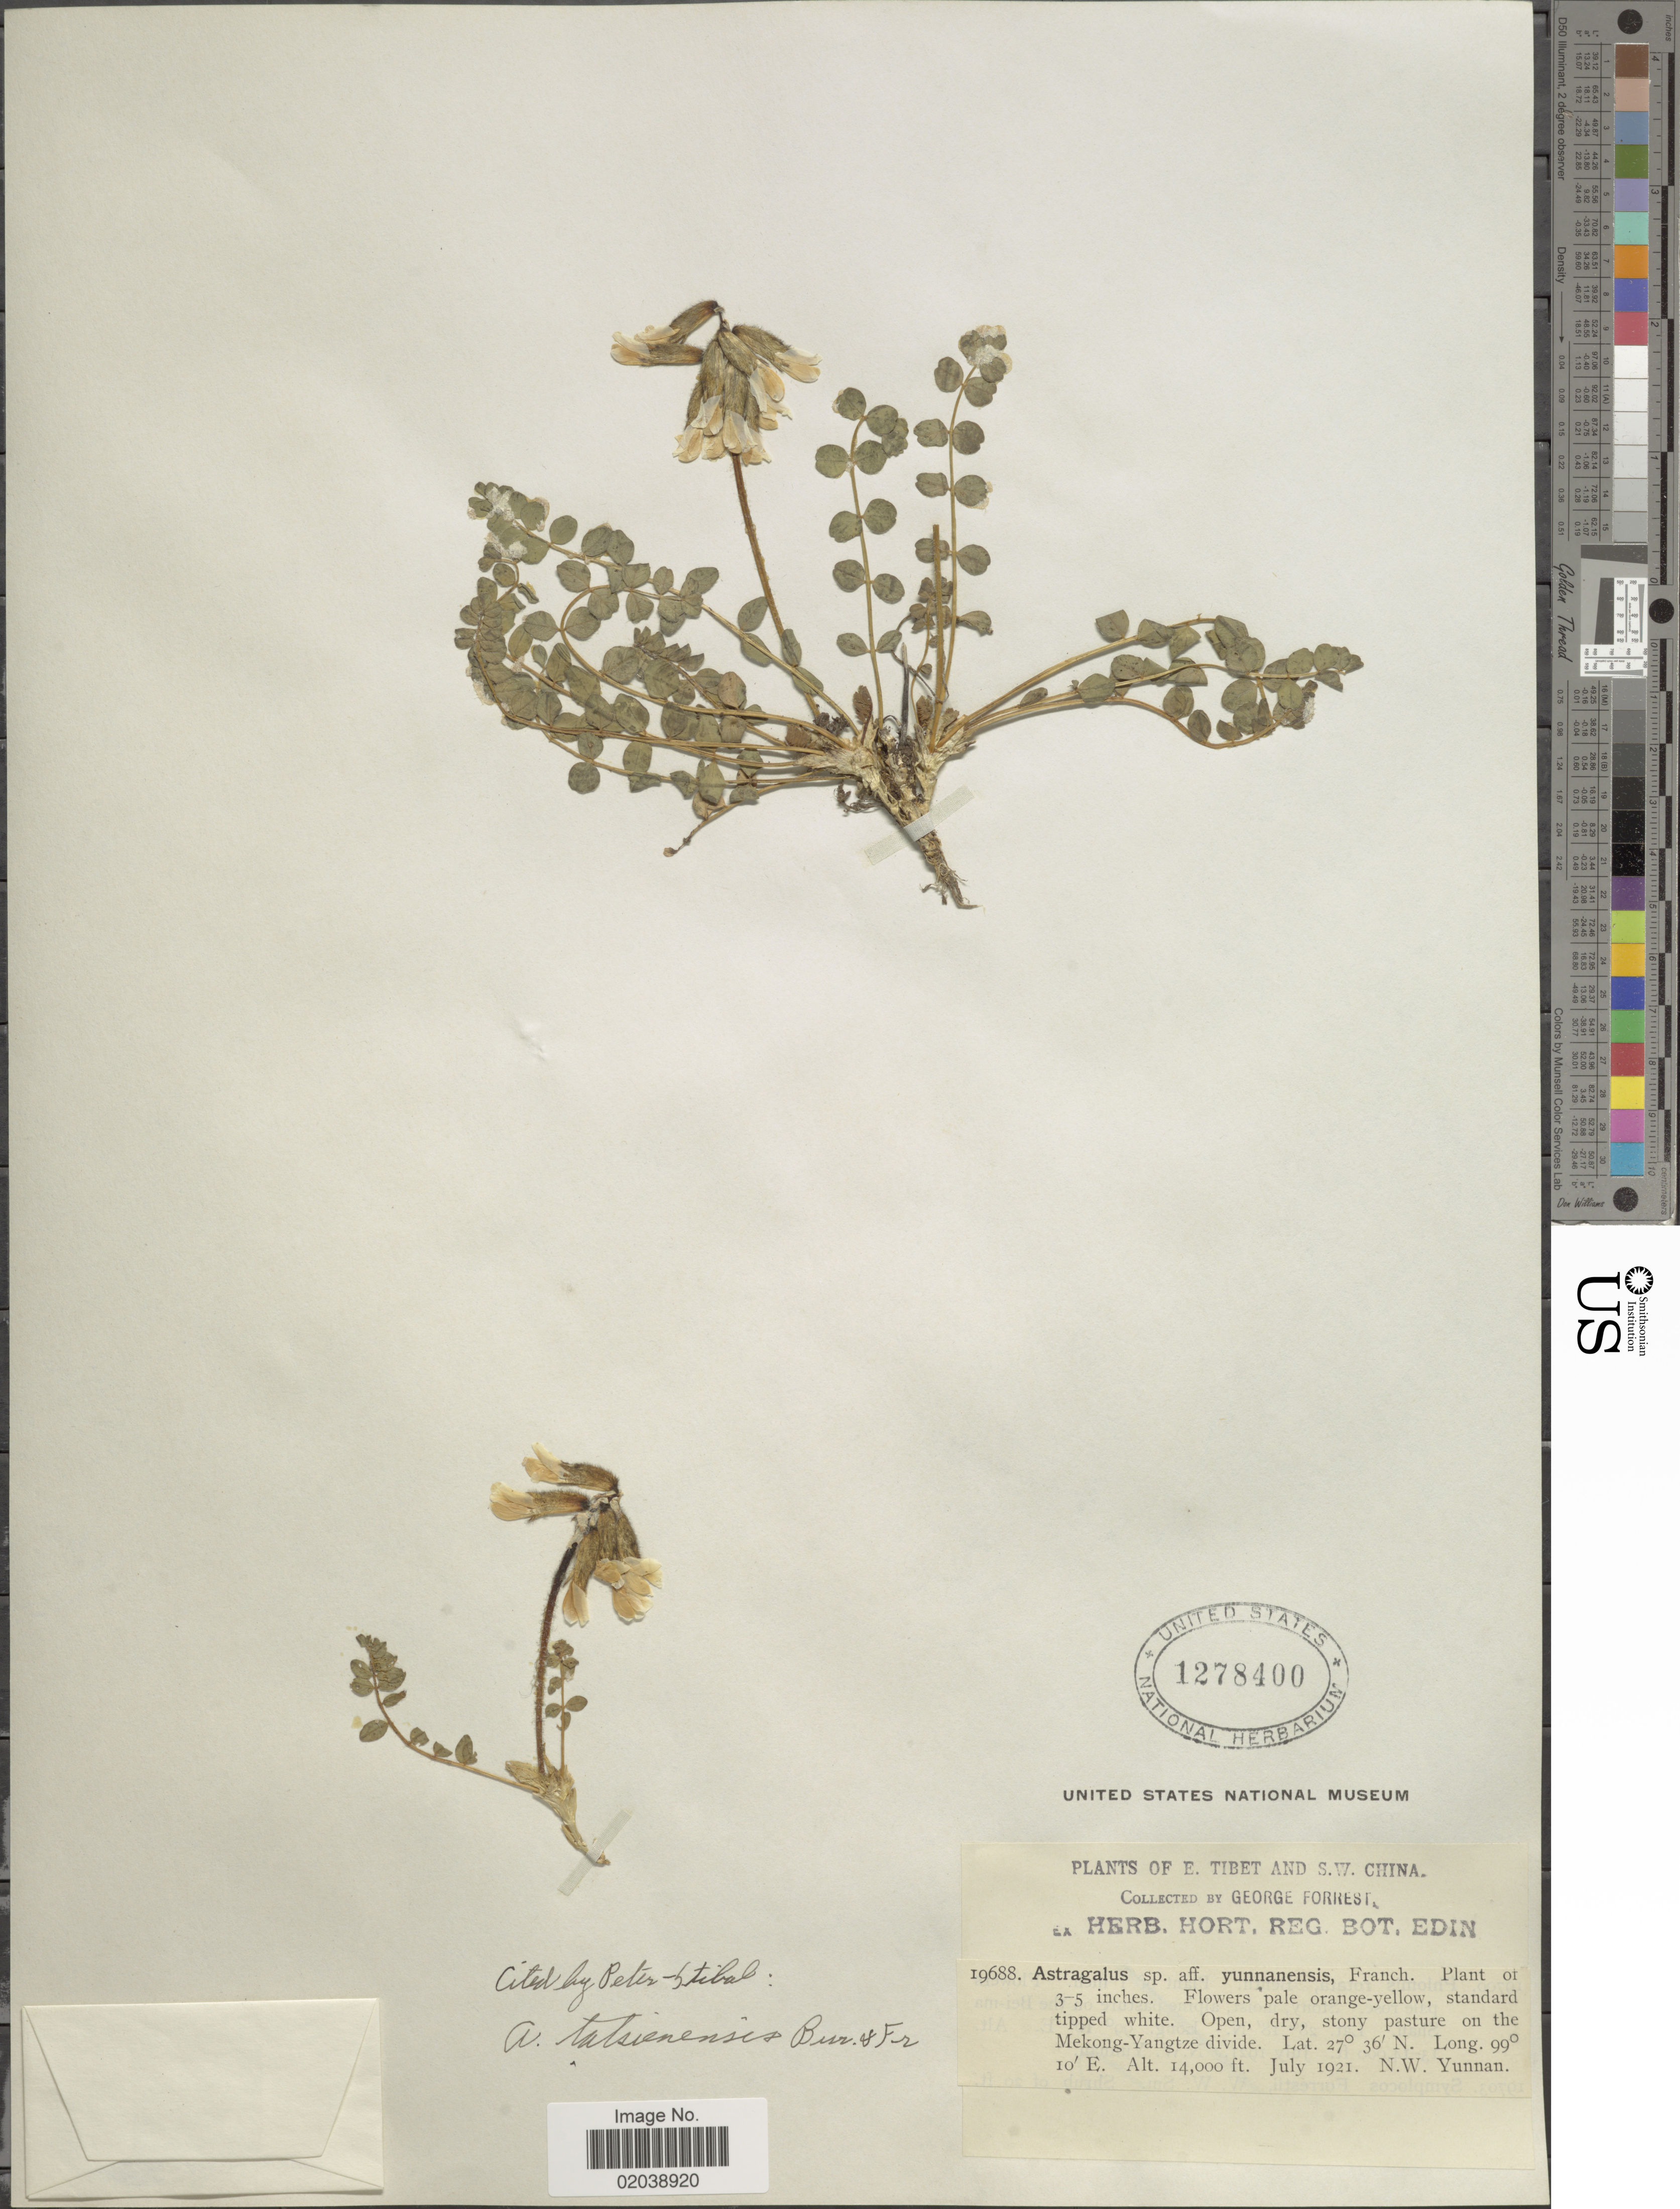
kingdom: Plantae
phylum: Tracheophyta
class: Magnoliopsida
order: Fabales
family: Fabaceae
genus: Astragalus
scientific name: Astragalus tatsiensis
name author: Bureau & Franch.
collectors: G. Forrest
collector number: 19688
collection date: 1921-07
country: China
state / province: Yunnan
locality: E. Tibet and S.W. China, On the Mekong-Yangtze divide, N.W. Yunnan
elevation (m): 4267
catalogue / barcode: US 1278400